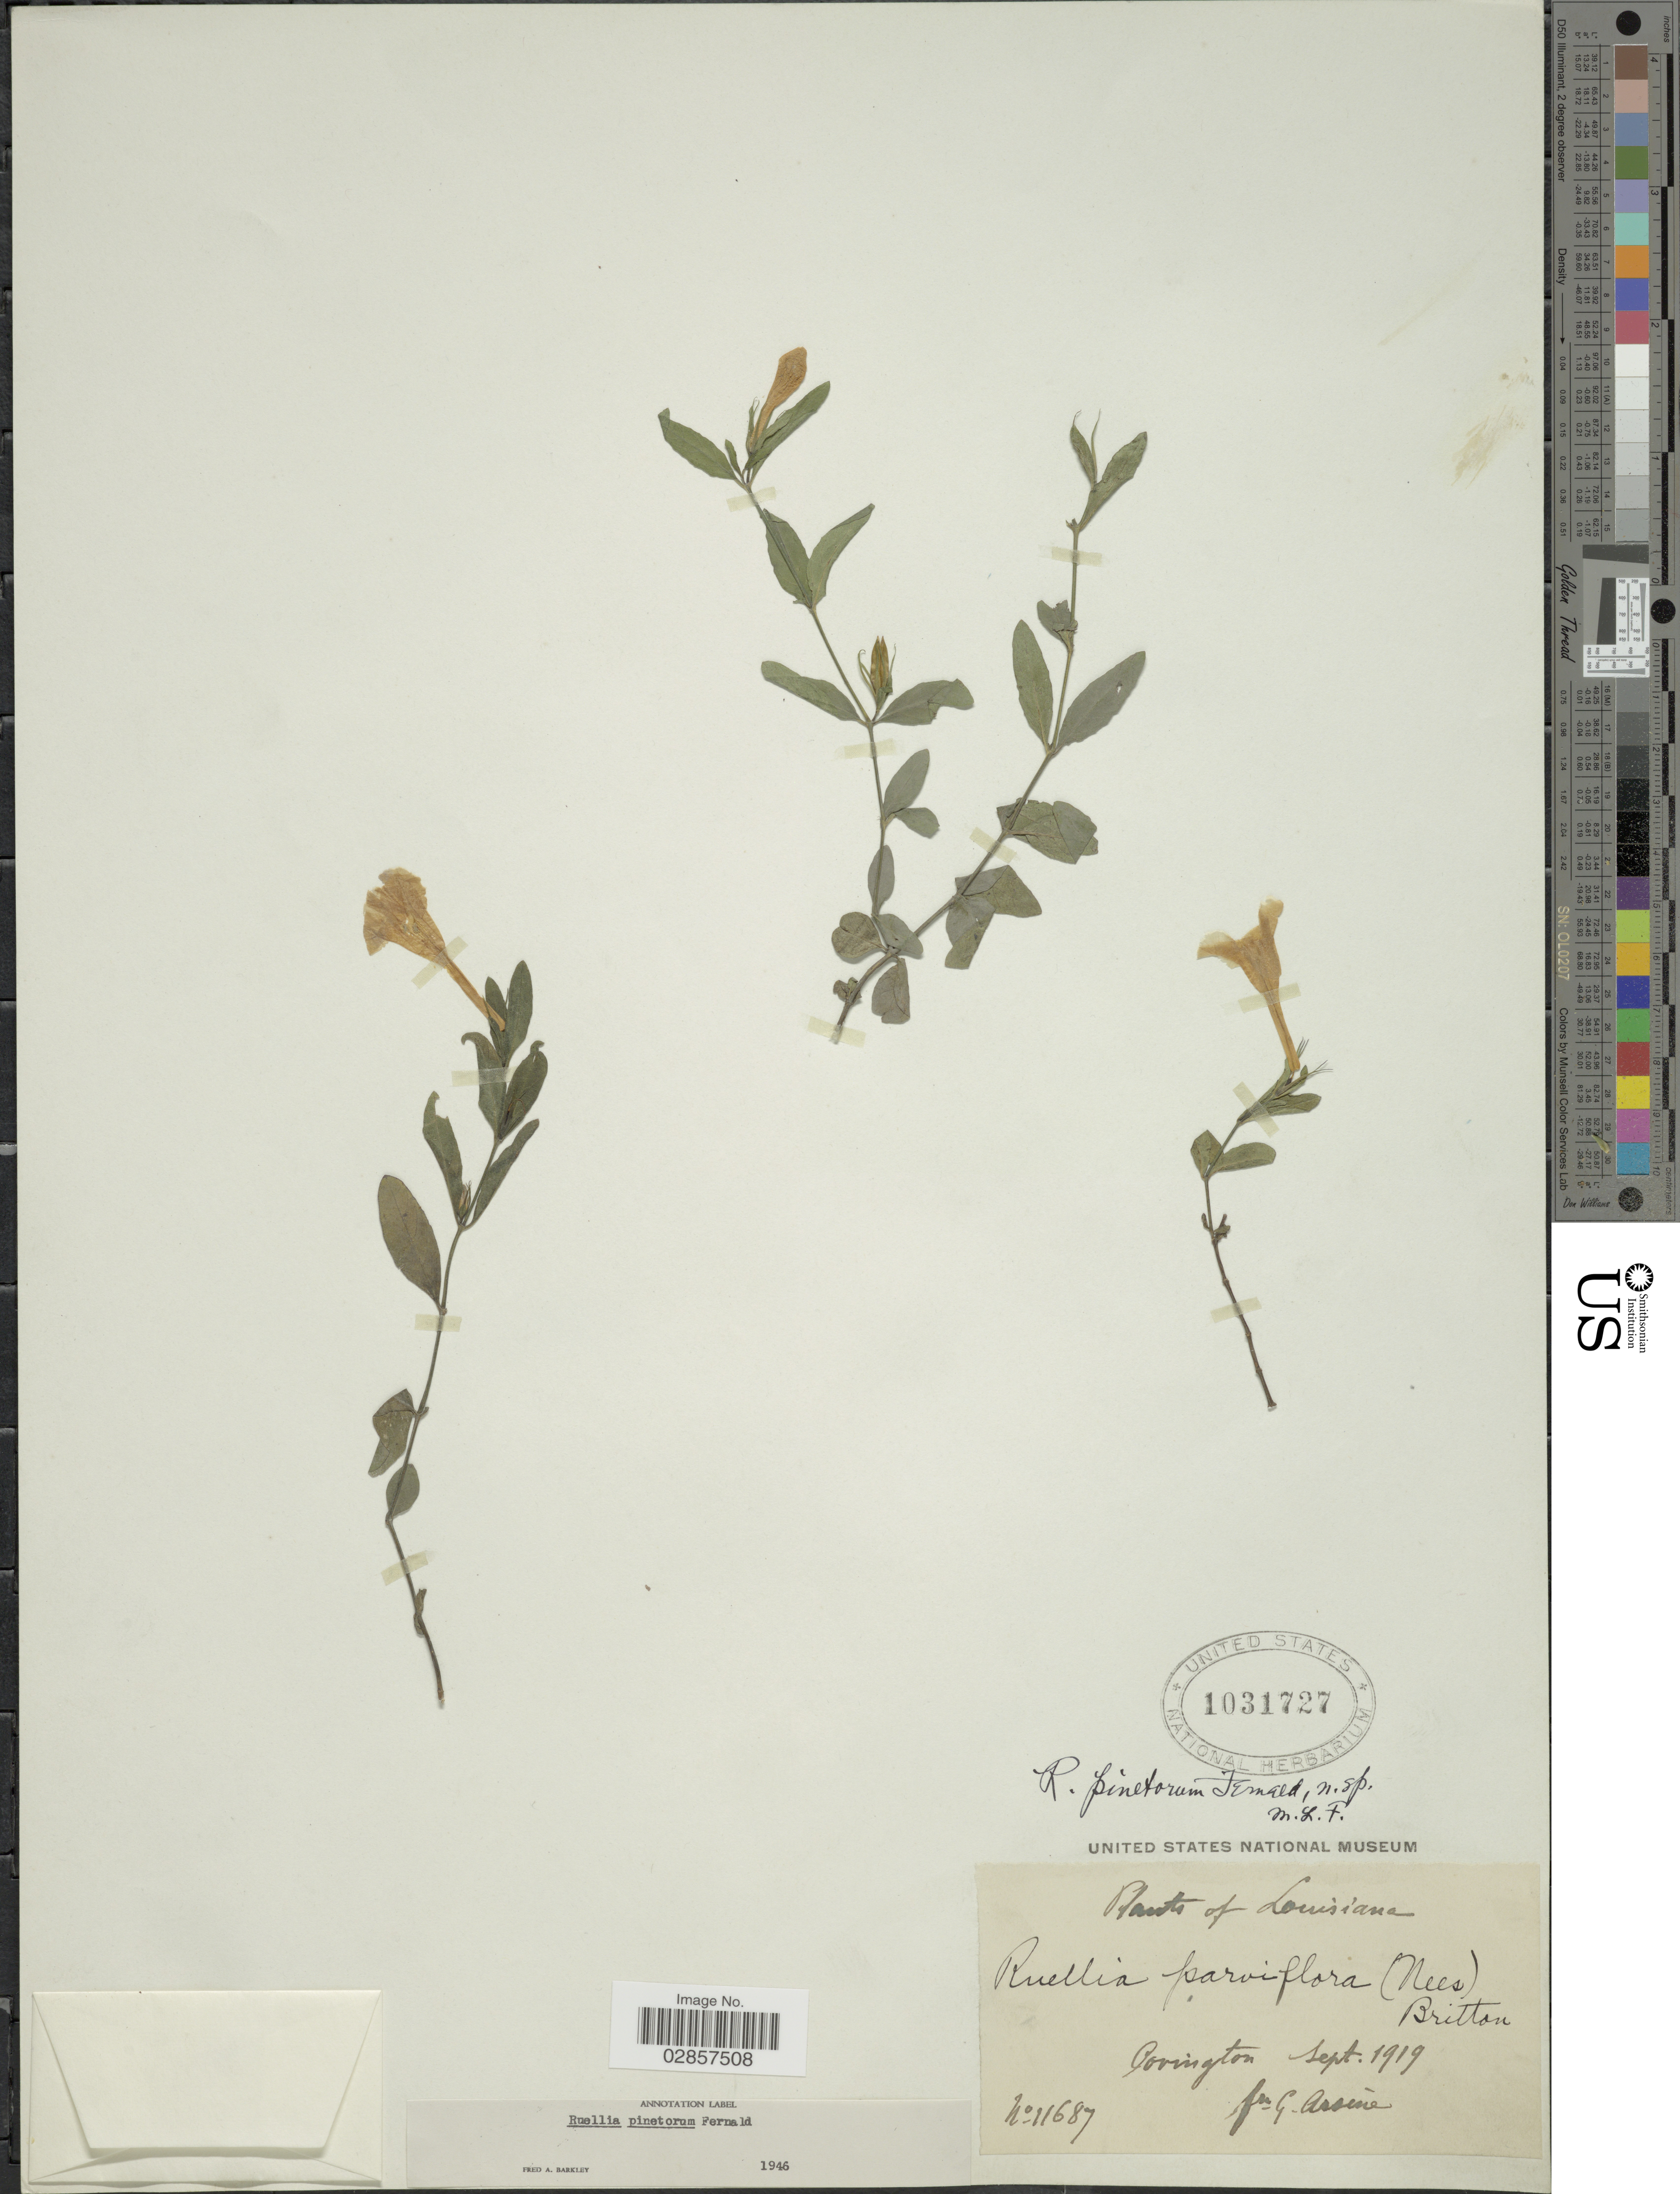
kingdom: Plantae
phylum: Tracheophyta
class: Magnoliopsida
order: Lamiales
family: Acanthaceae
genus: Ruellia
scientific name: Ruellia pinetorum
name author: Fernald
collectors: Bro. G. Arsène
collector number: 11687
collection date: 1919-09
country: United States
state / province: Louisiana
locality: Covington.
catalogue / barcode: US 1031727